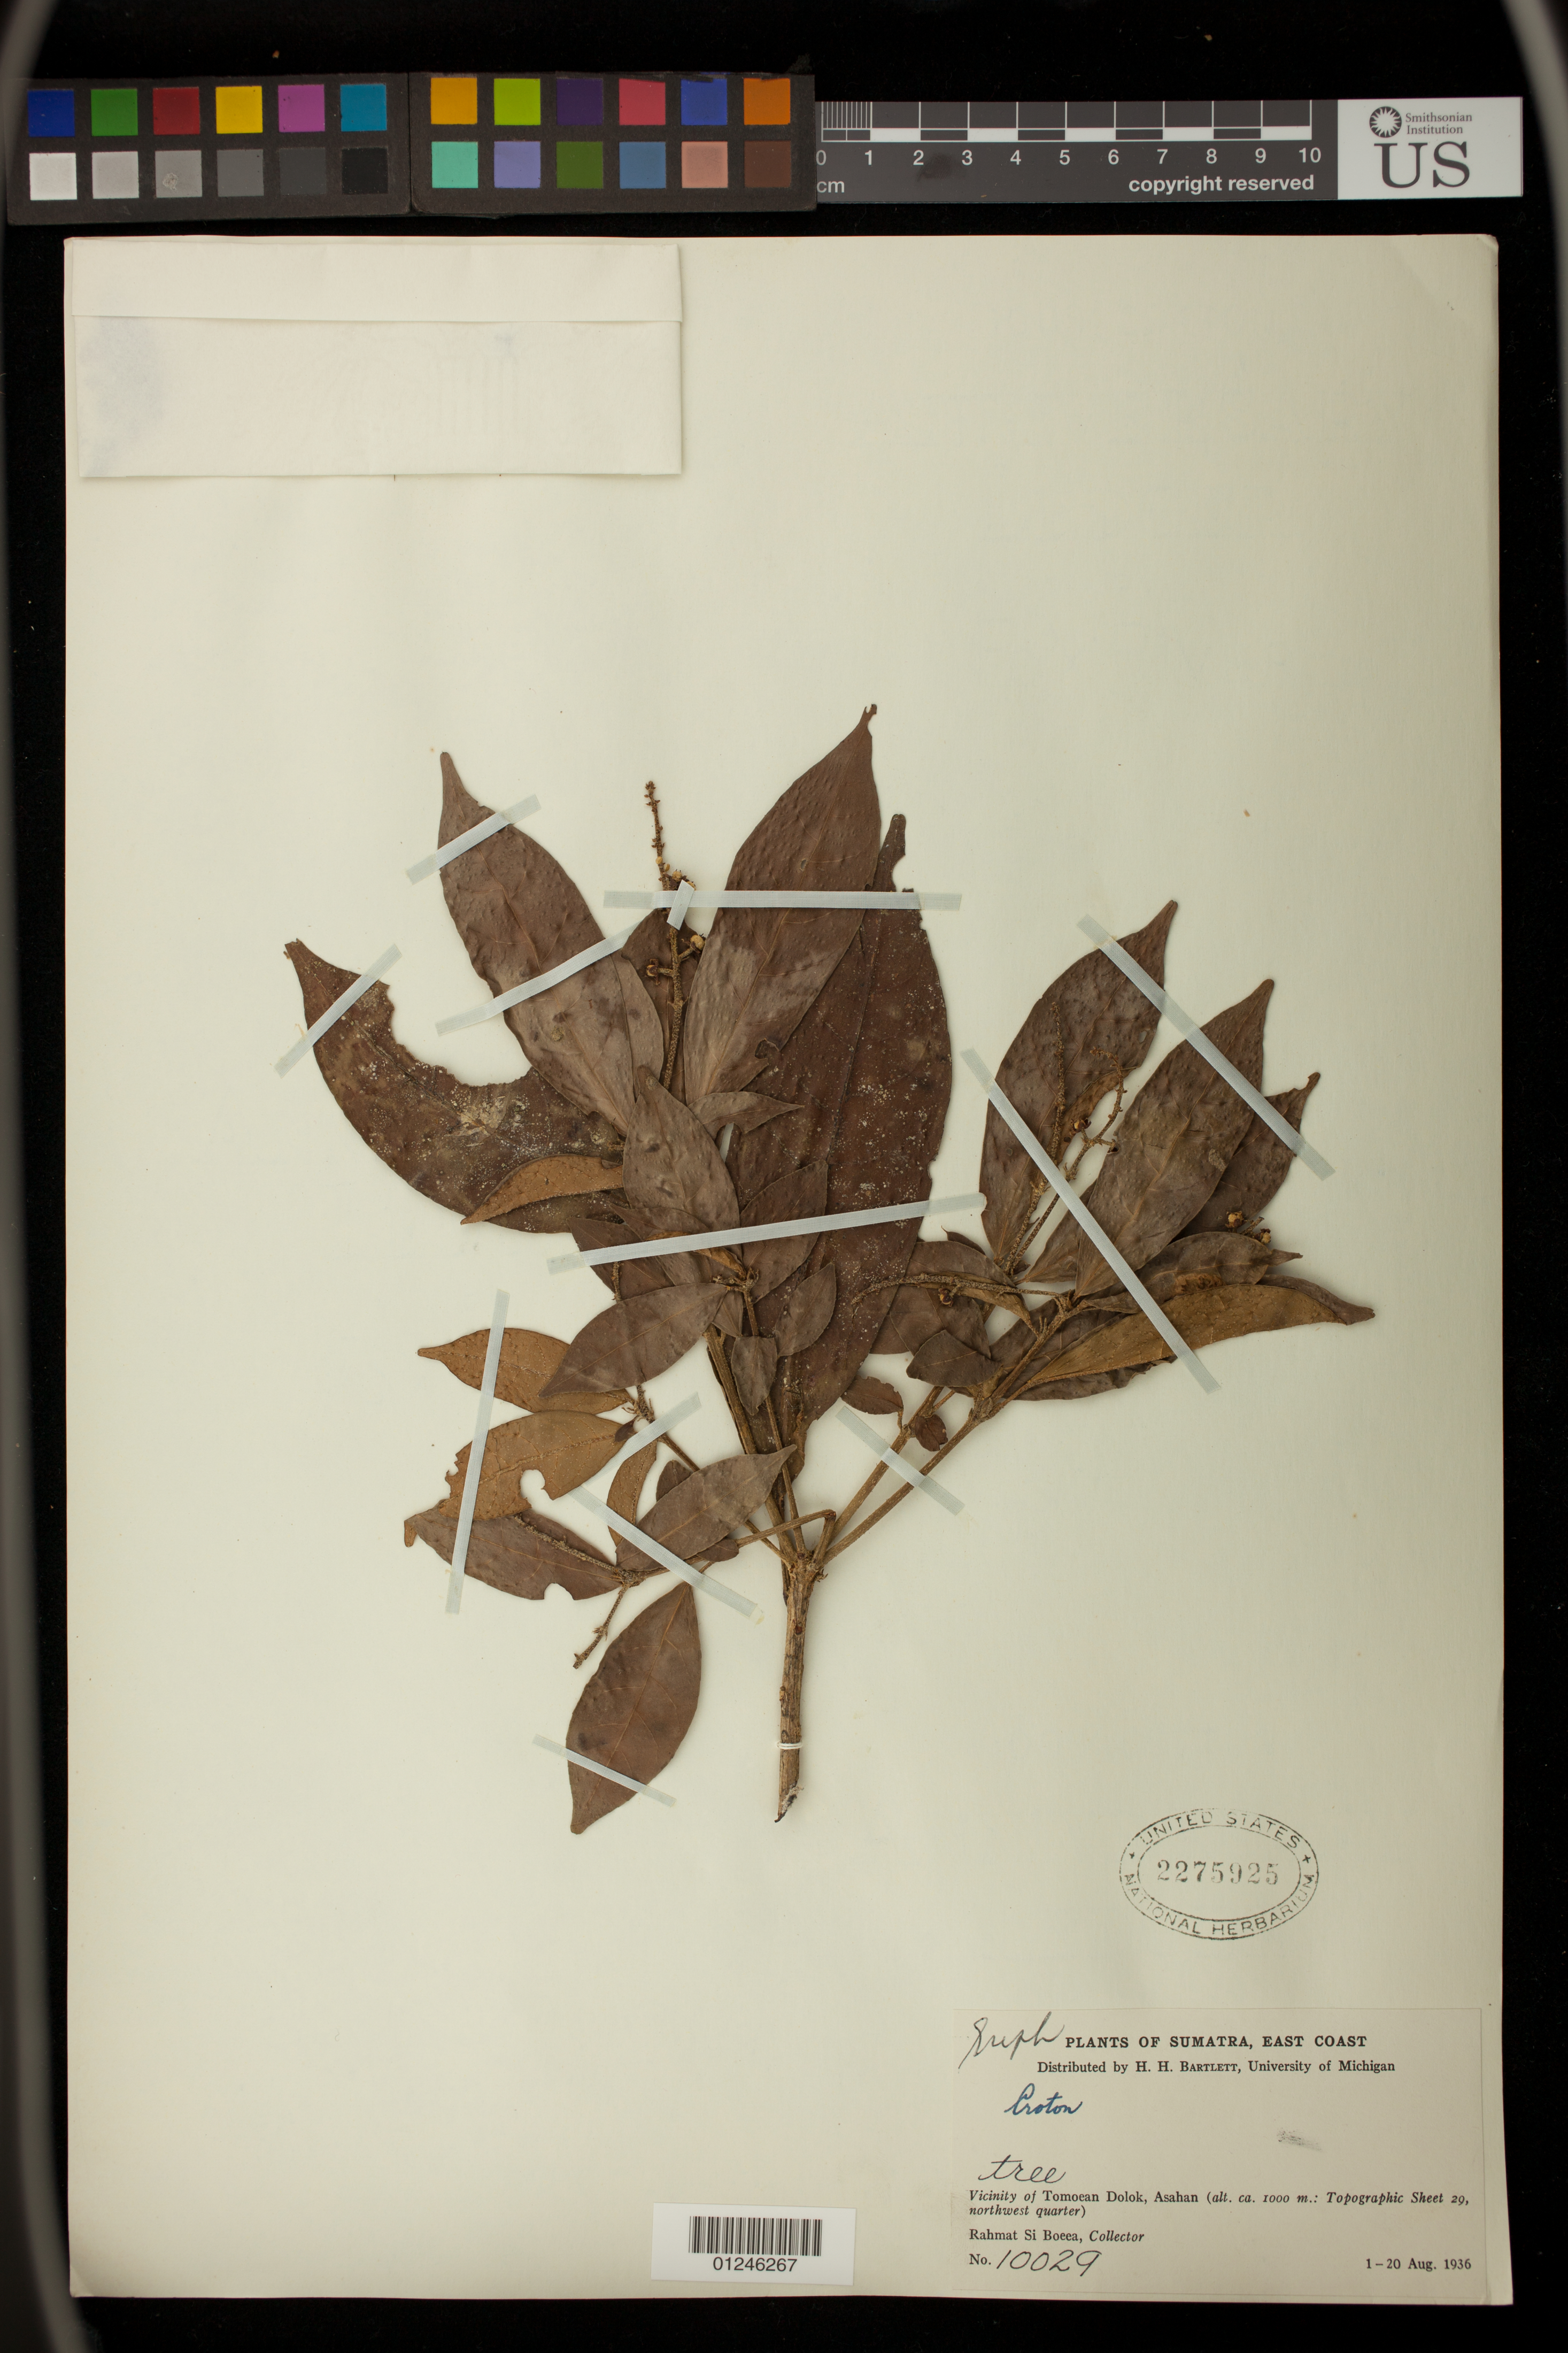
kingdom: Plantae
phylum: Tracheophyta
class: Magnoliopsida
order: Malpighiales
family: Euphorbiaceae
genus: Croton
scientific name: Croton sp.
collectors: Rahmat Si Boeea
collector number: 10029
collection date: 1936-08-01/1936-08-20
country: Indonesia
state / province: Sumatra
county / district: Sumatera Utara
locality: Tomoean Dolok, Asahan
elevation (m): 1000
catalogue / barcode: US 2275925